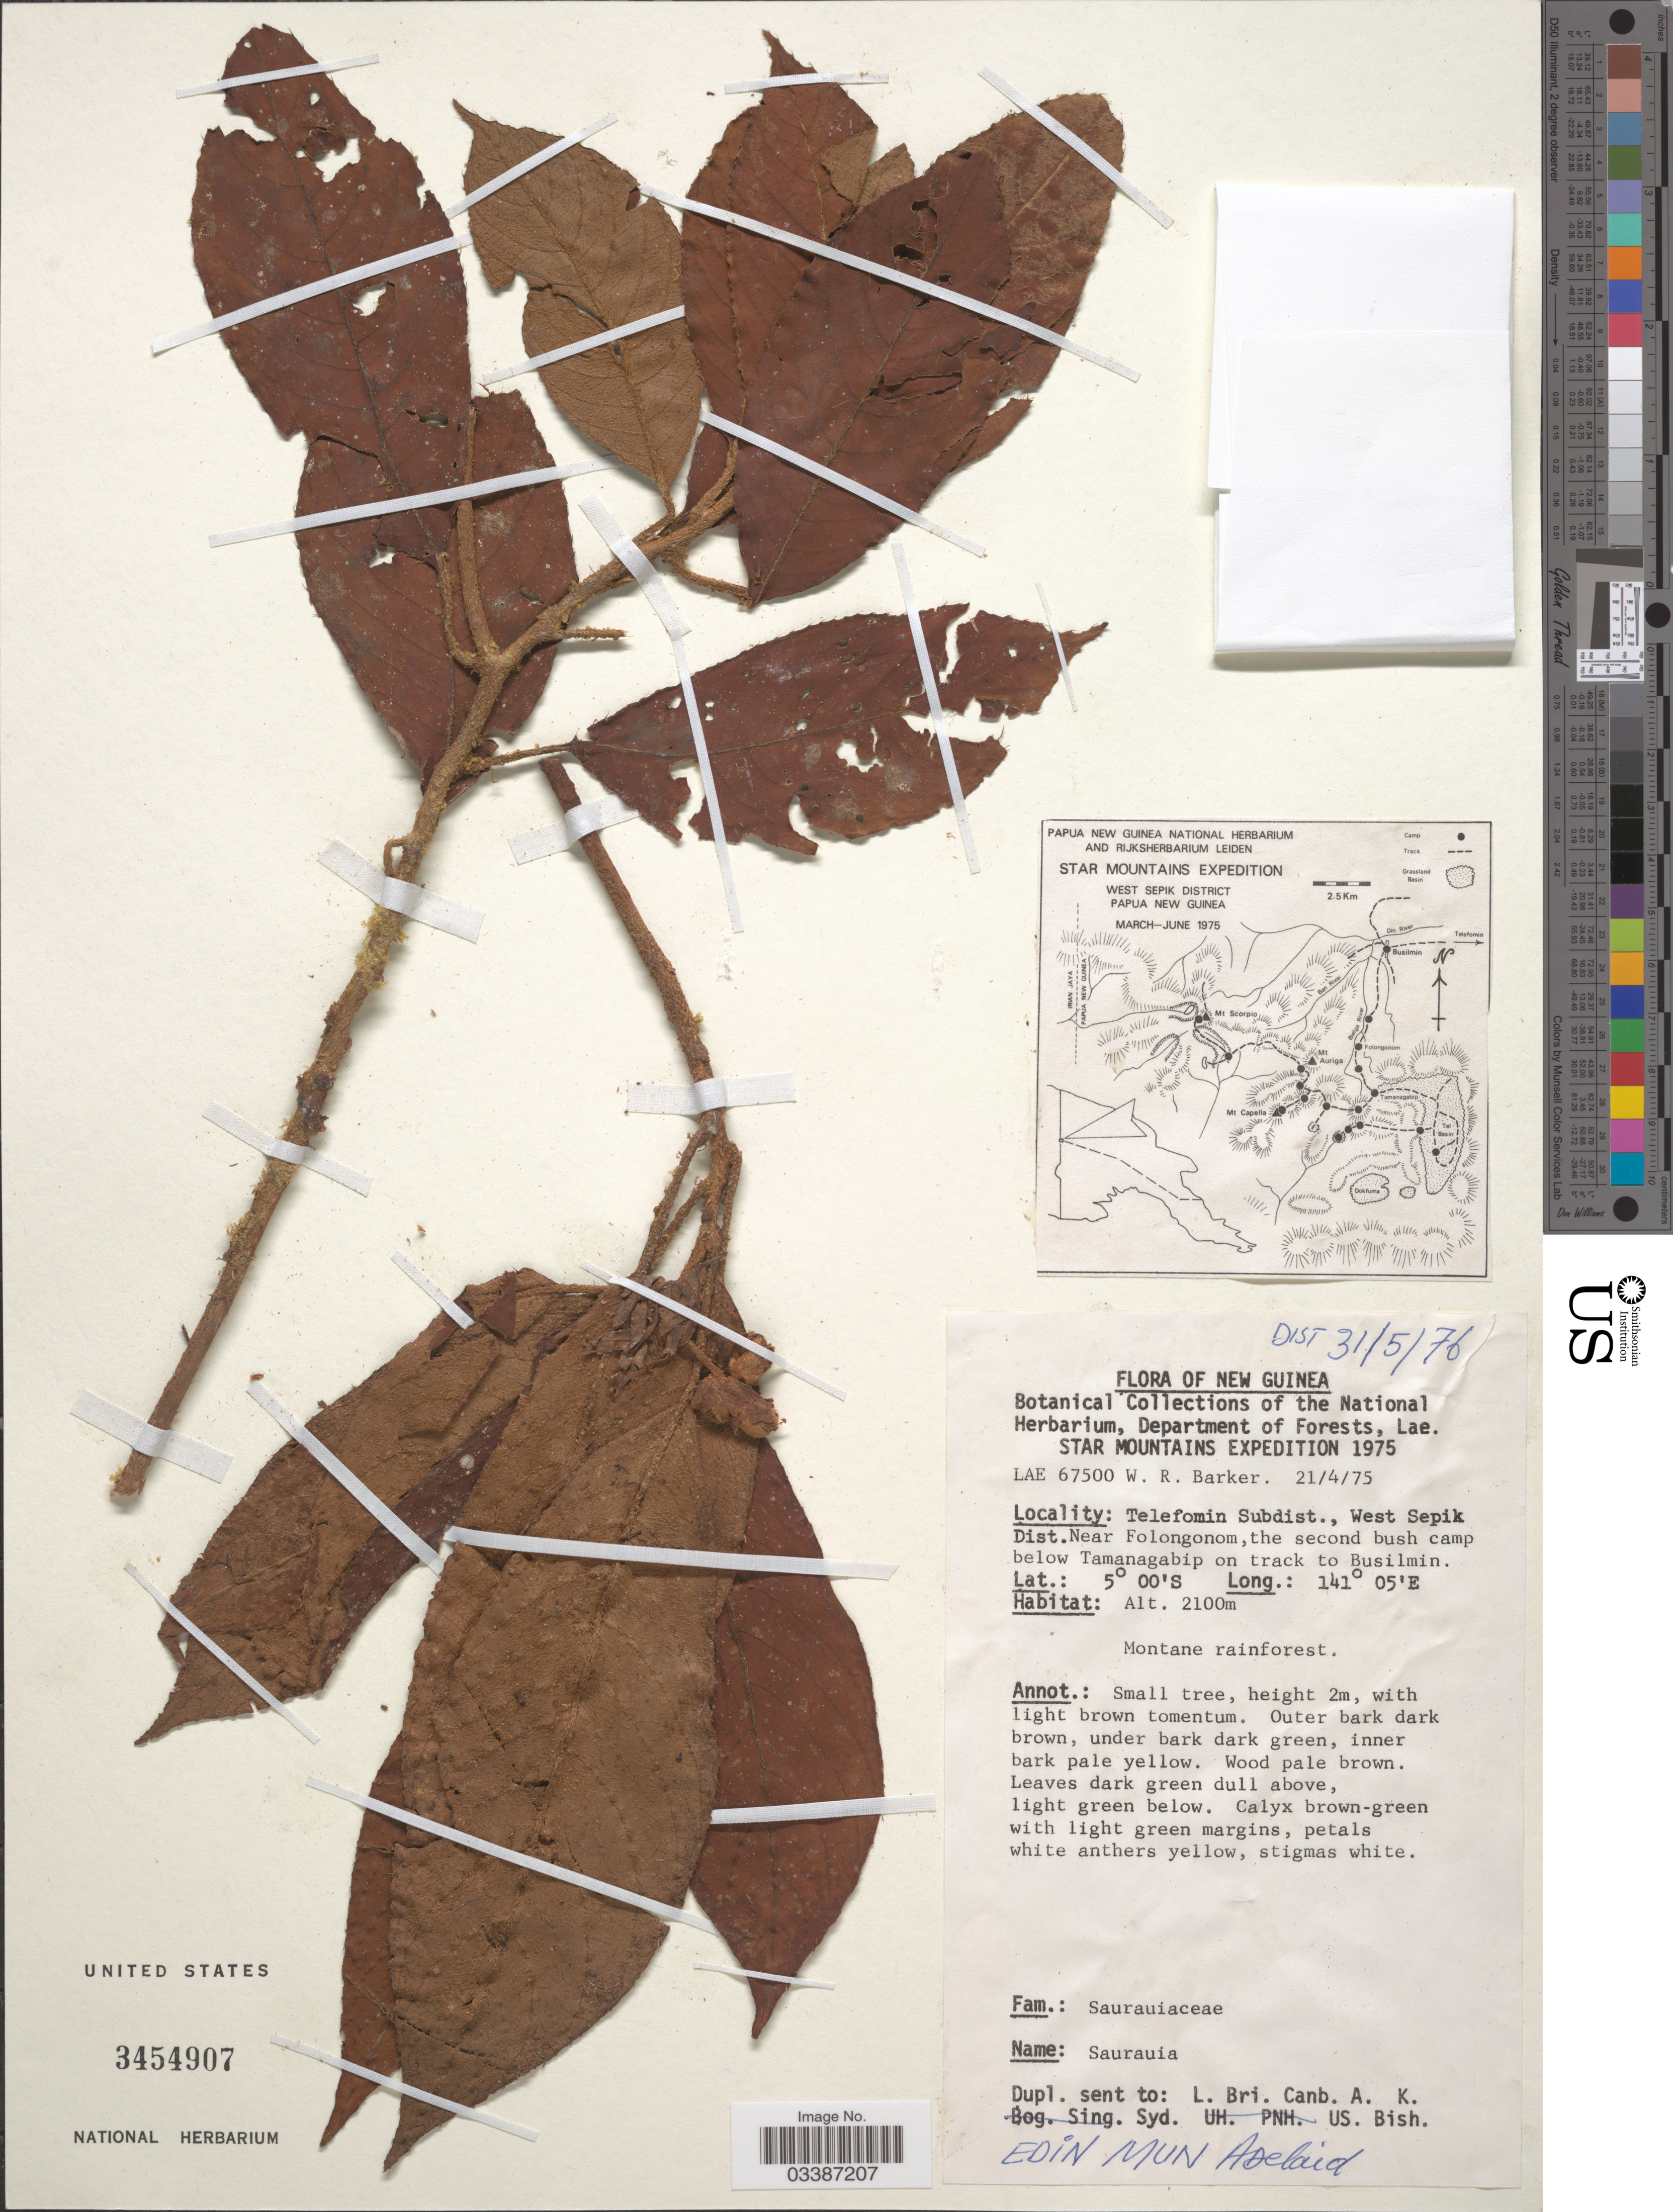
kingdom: Plantae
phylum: Tracheophyta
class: Magnoliopsida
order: Ericales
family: Actinidiaceae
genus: Saurauia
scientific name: Saurauia sp.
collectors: W. R. Barker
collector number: LAE 67500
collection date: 1975-04-21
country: Papua New Guinea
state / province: Sandaun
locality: Star Mountains. West Sepik District. New Guinea. Telefomin Subdist. Near Folongonom, the second bush camp below Tamanagabip on track to Busilmin.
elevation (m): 2100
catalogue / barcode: US 3454907